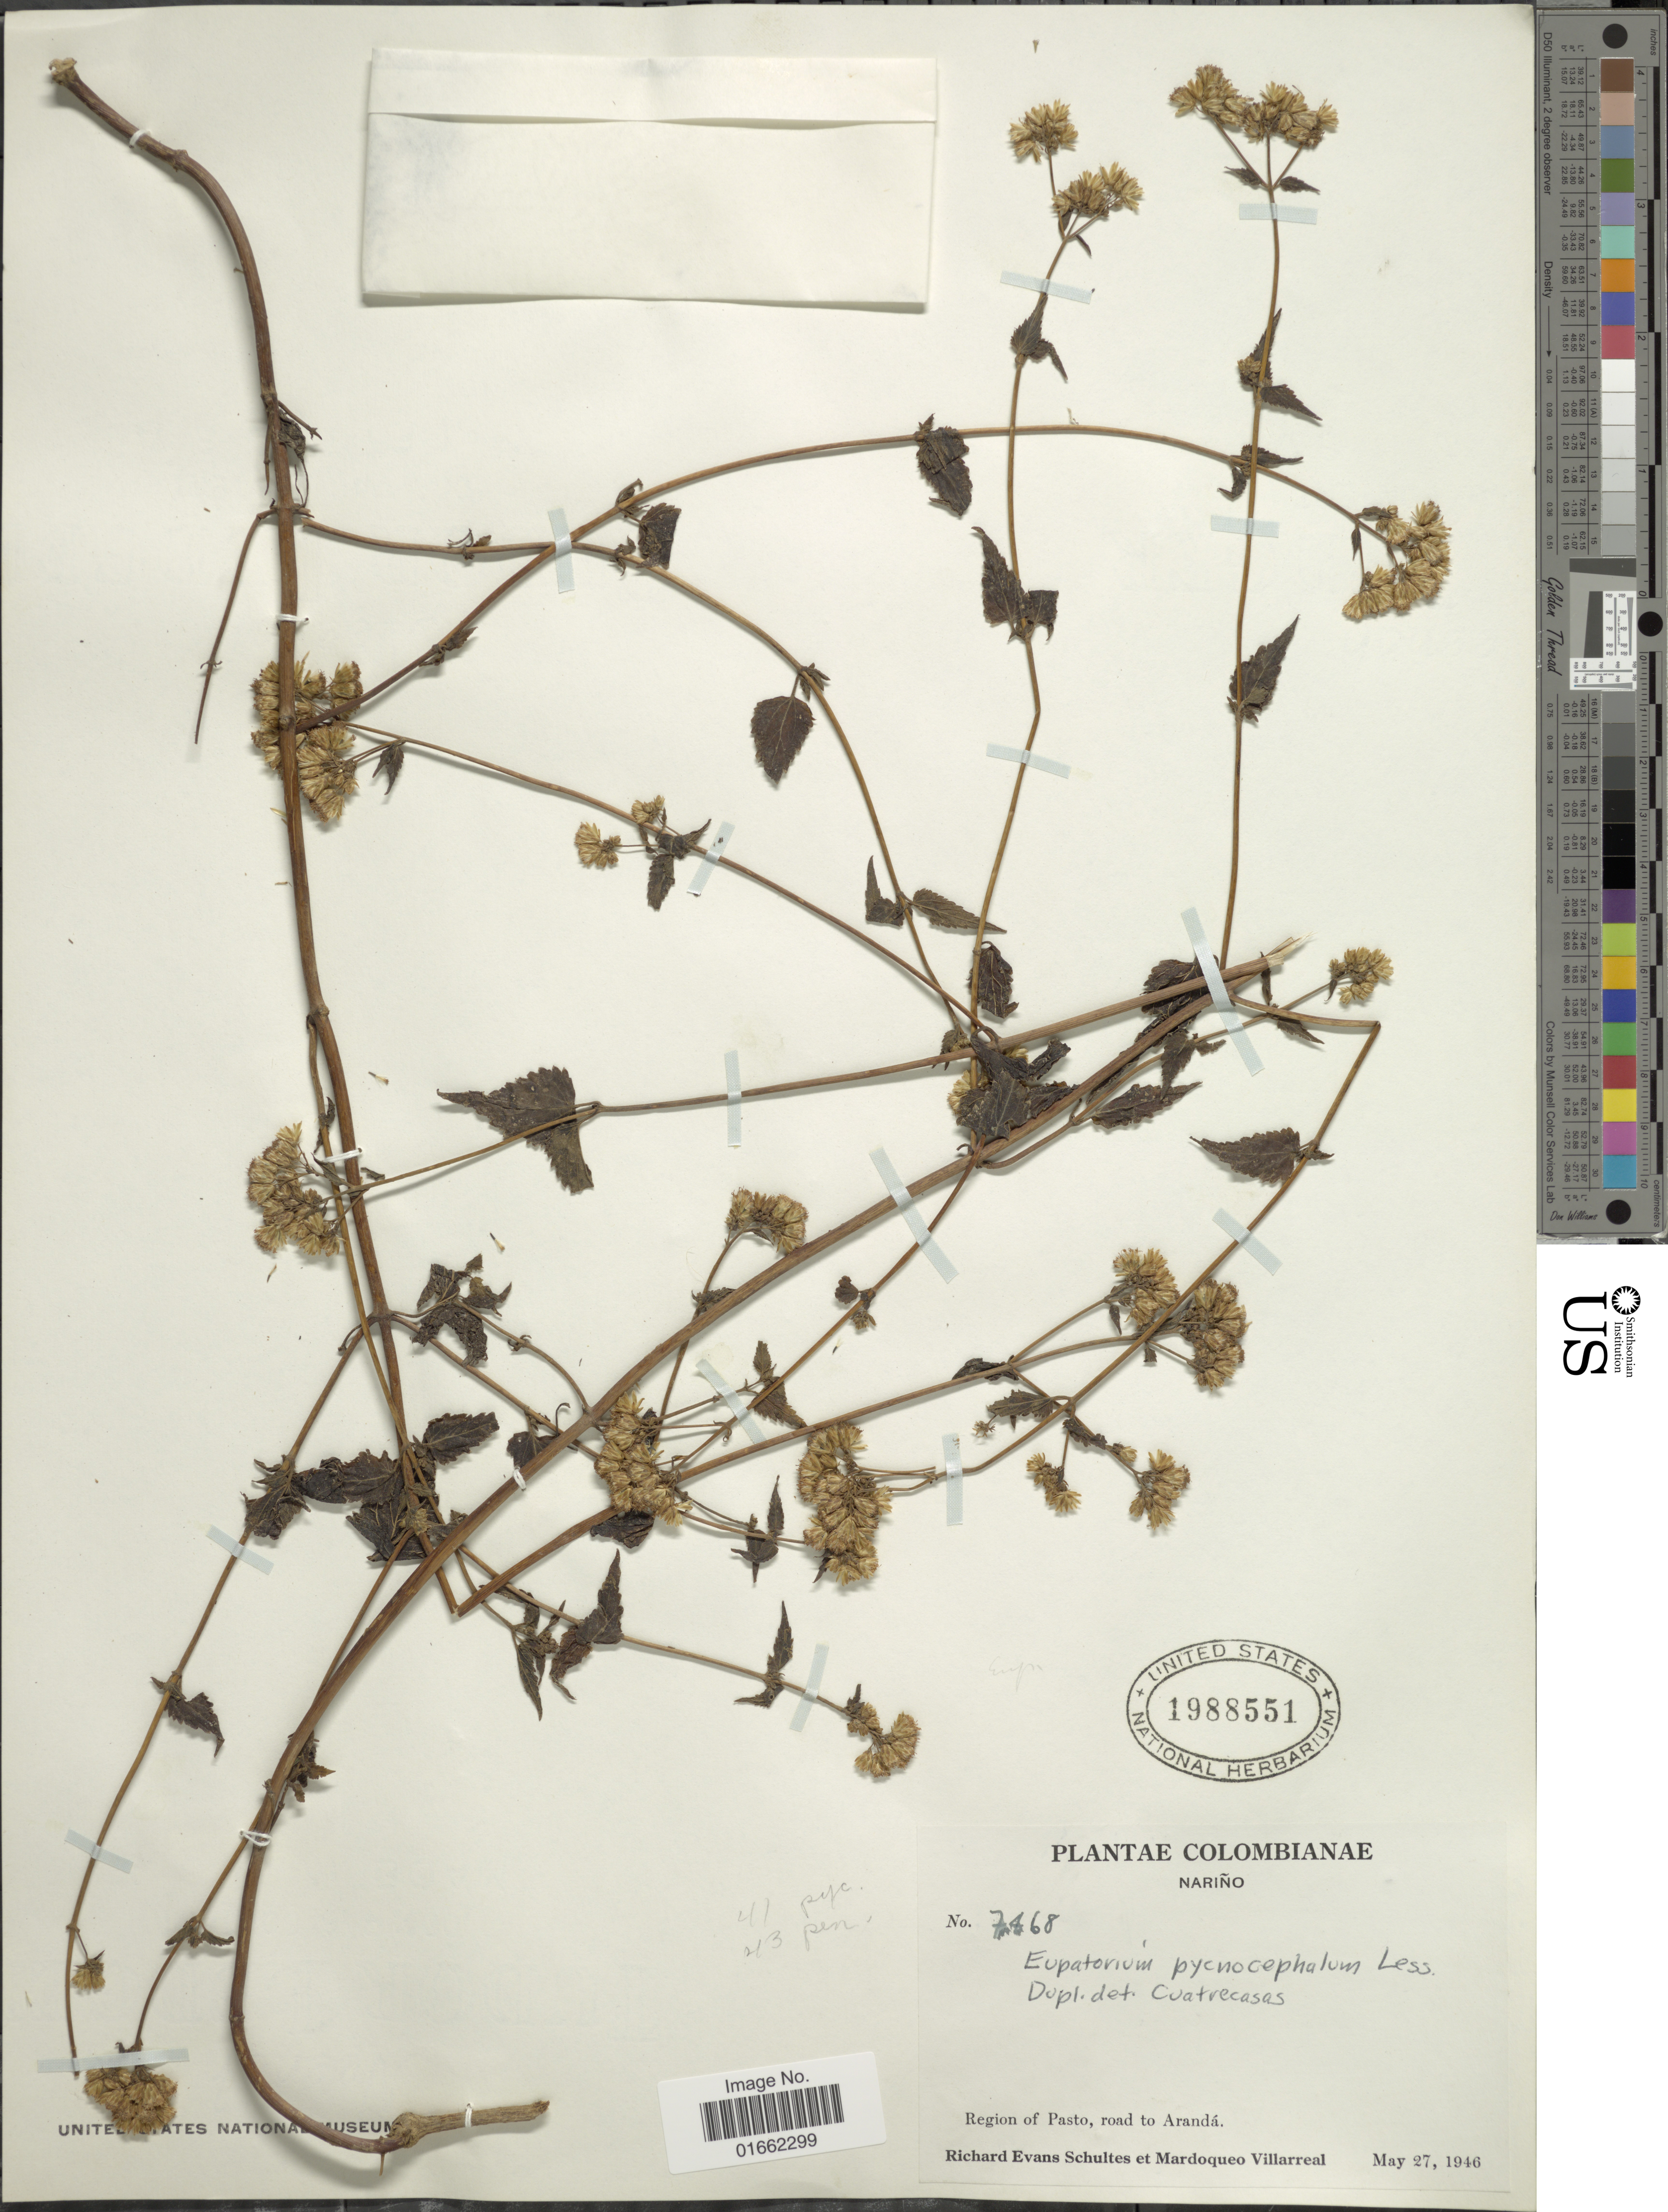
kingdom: Plantae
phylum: Tracheophyta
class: Magnoliopsida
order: Asterales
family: Asteraceae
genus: Fleischmannia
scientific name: Fleischmannia pratensis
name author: (Klatt) R.M. King & H. Rob.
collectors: R. E. Schultes & M. Villarreal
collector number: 7468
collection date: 1946-05-27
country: Colombia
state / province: Nariño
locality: Region of Pasto, road to Arandá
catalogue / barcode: US 1988551